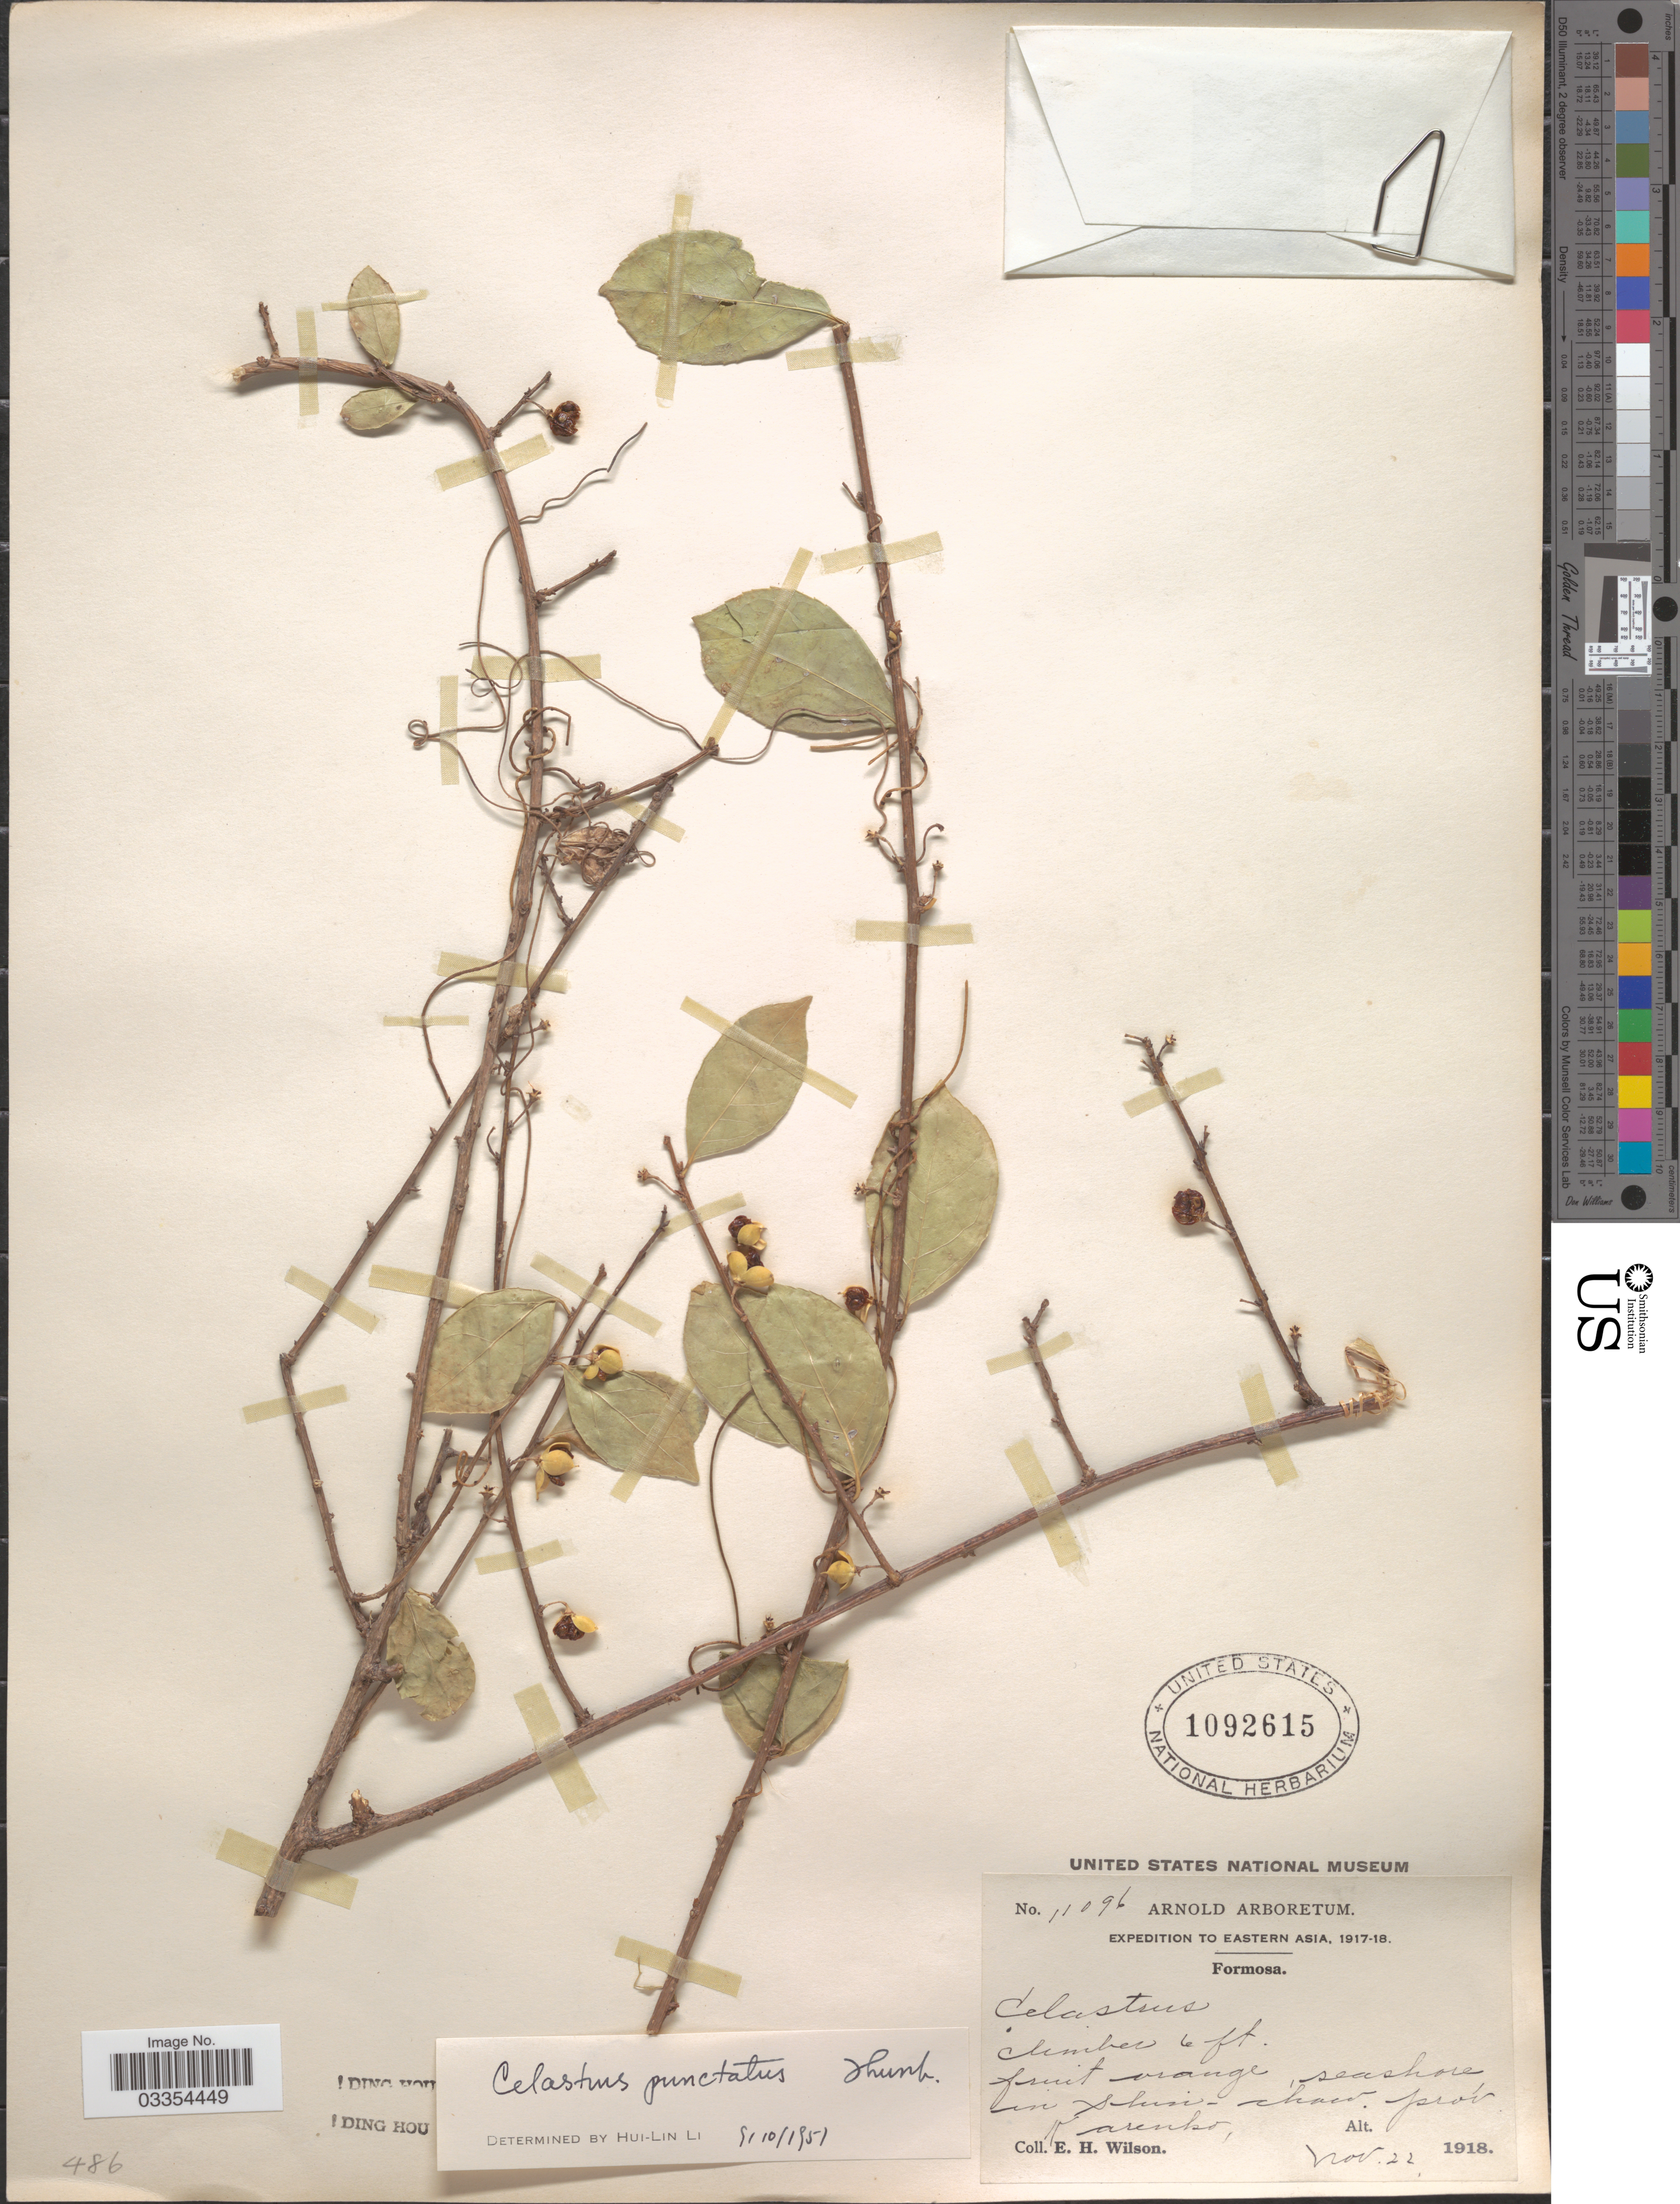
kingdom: Plantae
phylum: Tracheophyta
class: Magnoliopsida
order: Celastrales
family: Celastraceae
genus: Celastrus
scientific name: Celastrus punctatus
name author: Thunb.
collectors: E. Wilson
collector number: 11096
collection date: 1918-11-22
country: Taiwan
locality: Eastern Asia, Formosa, seashore in Shin-chow, prov. Karenko.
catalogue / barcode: US 1092615